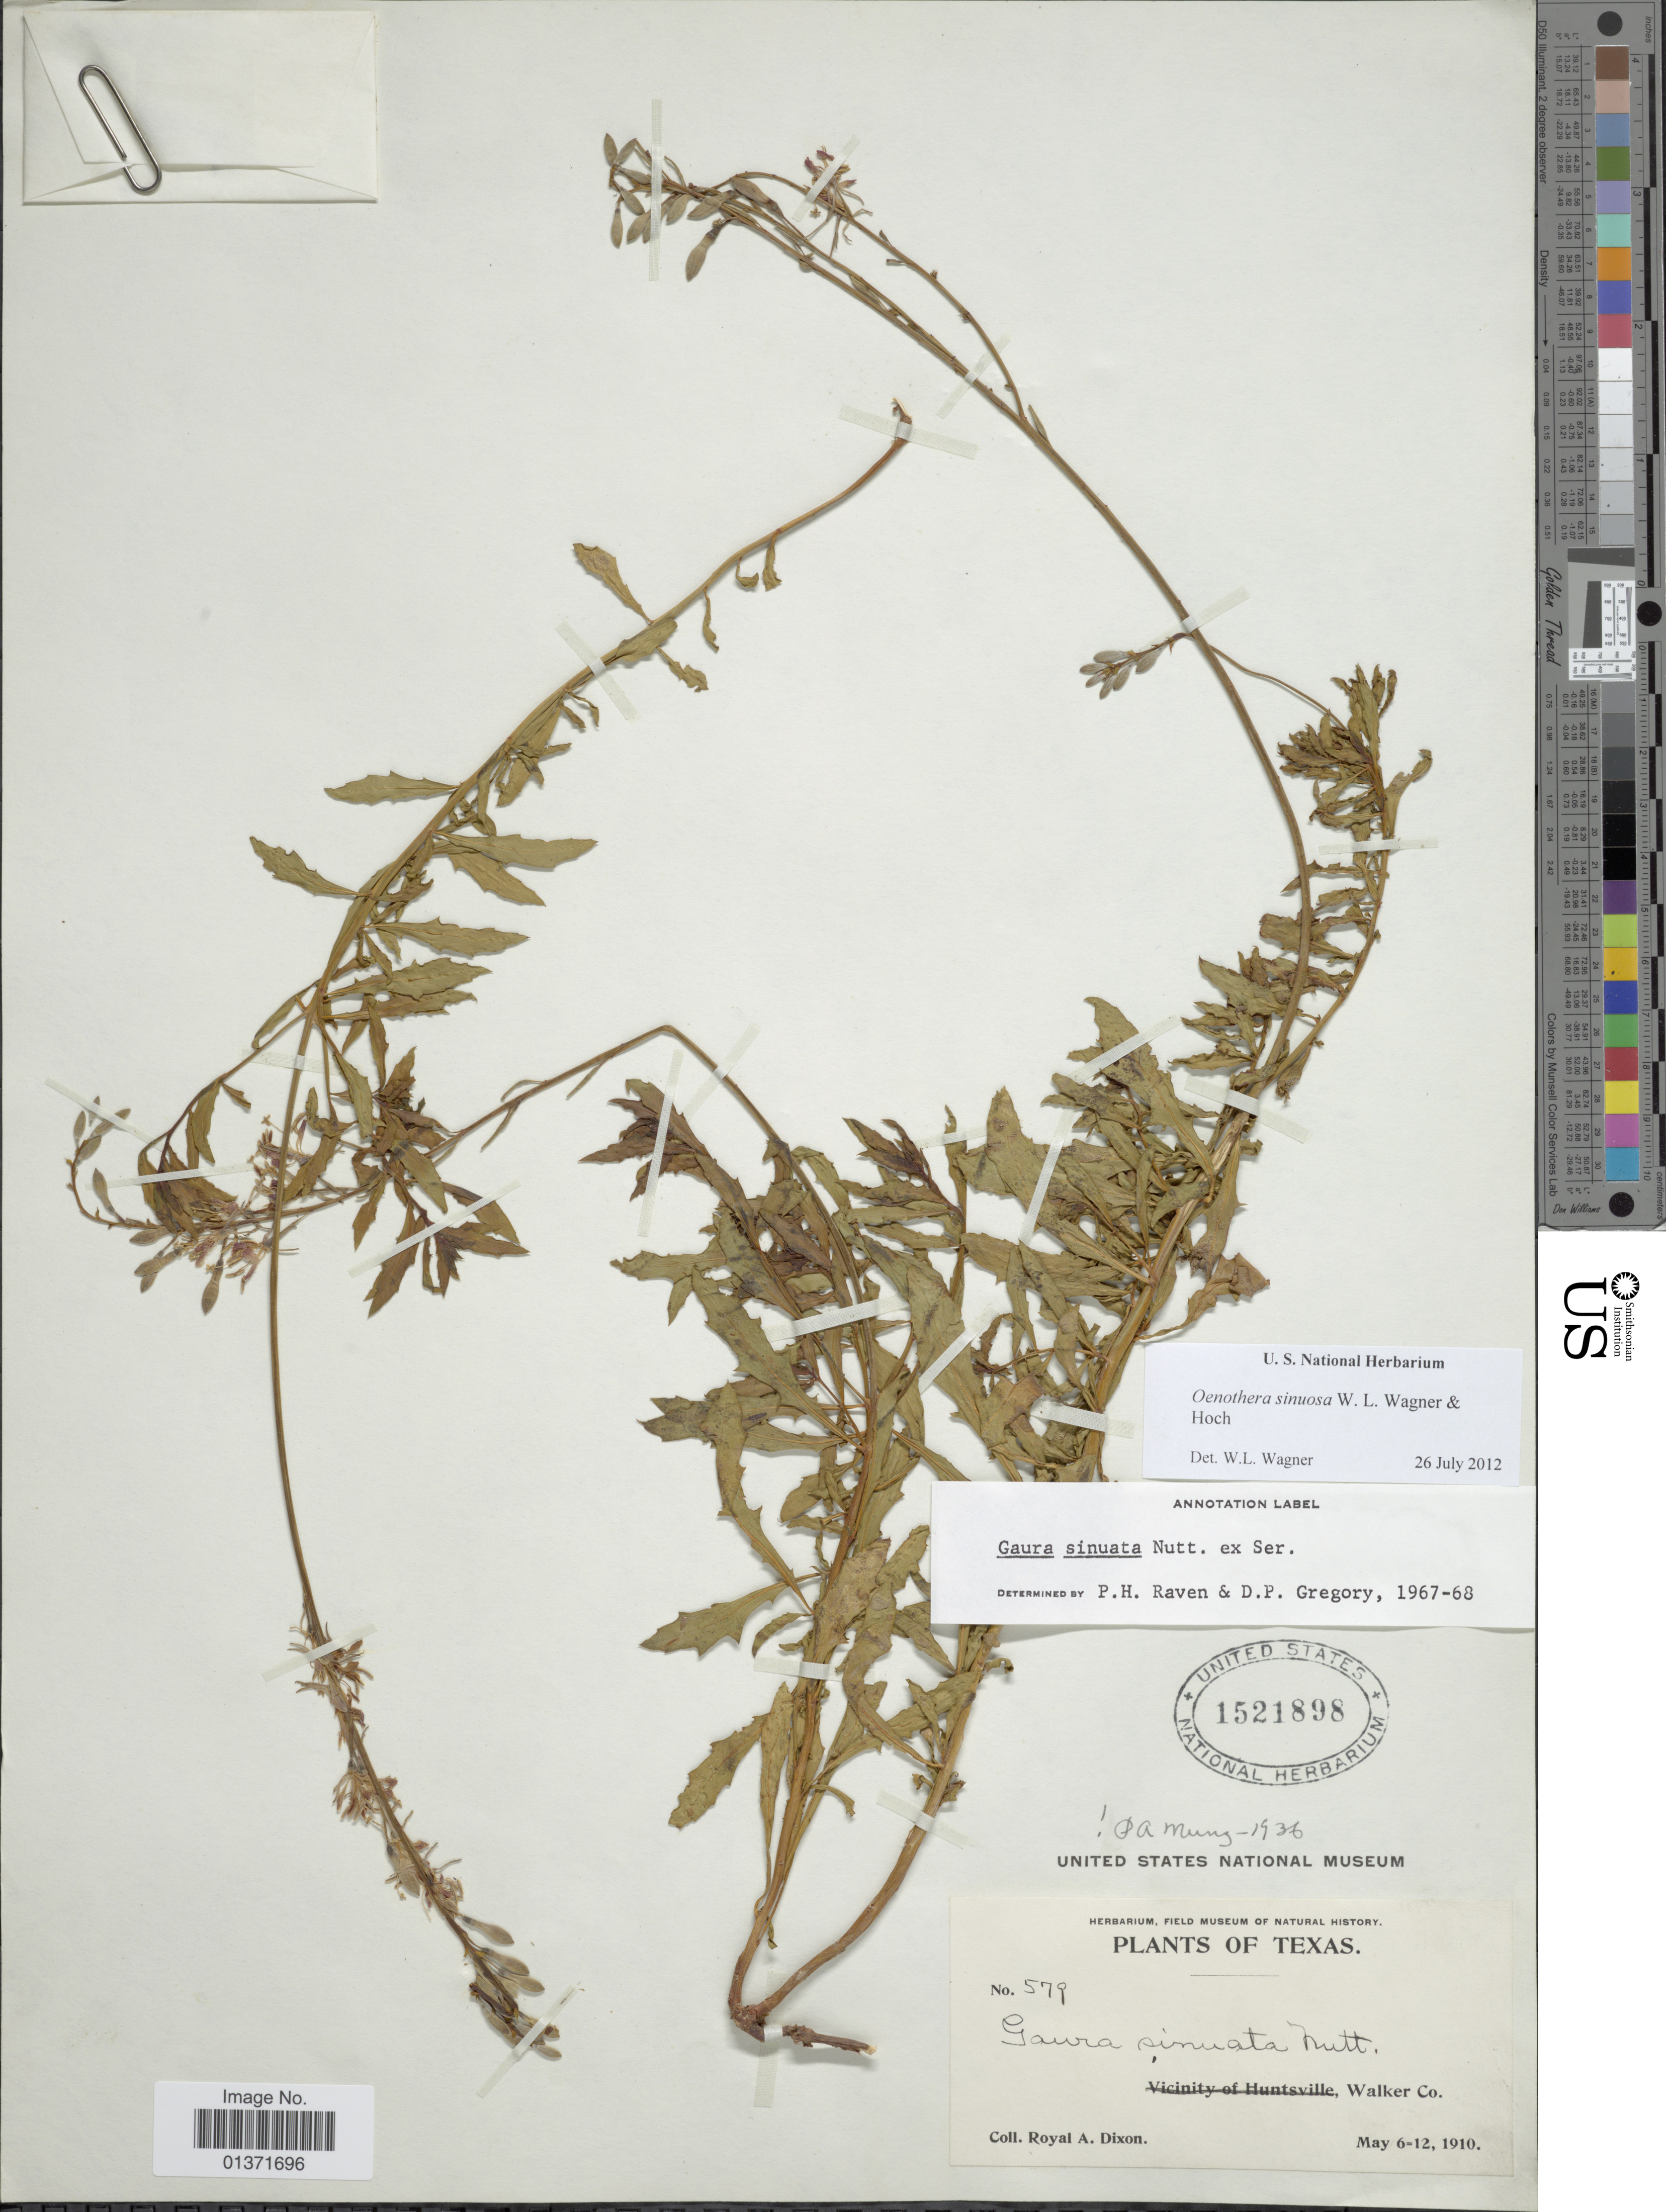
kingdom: Plantae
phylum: Tracheophyta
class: Magnoliopsida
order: Myrtales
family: Onagraceae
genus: Oenothera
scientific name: Oenothera sinuosa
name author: Nutt. ex Ser.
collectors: R. A. Dixon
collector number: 579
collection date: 1910-05-06/1910-05-12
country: United States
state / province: Texas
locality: Walker Co.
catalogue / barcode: US 1521898